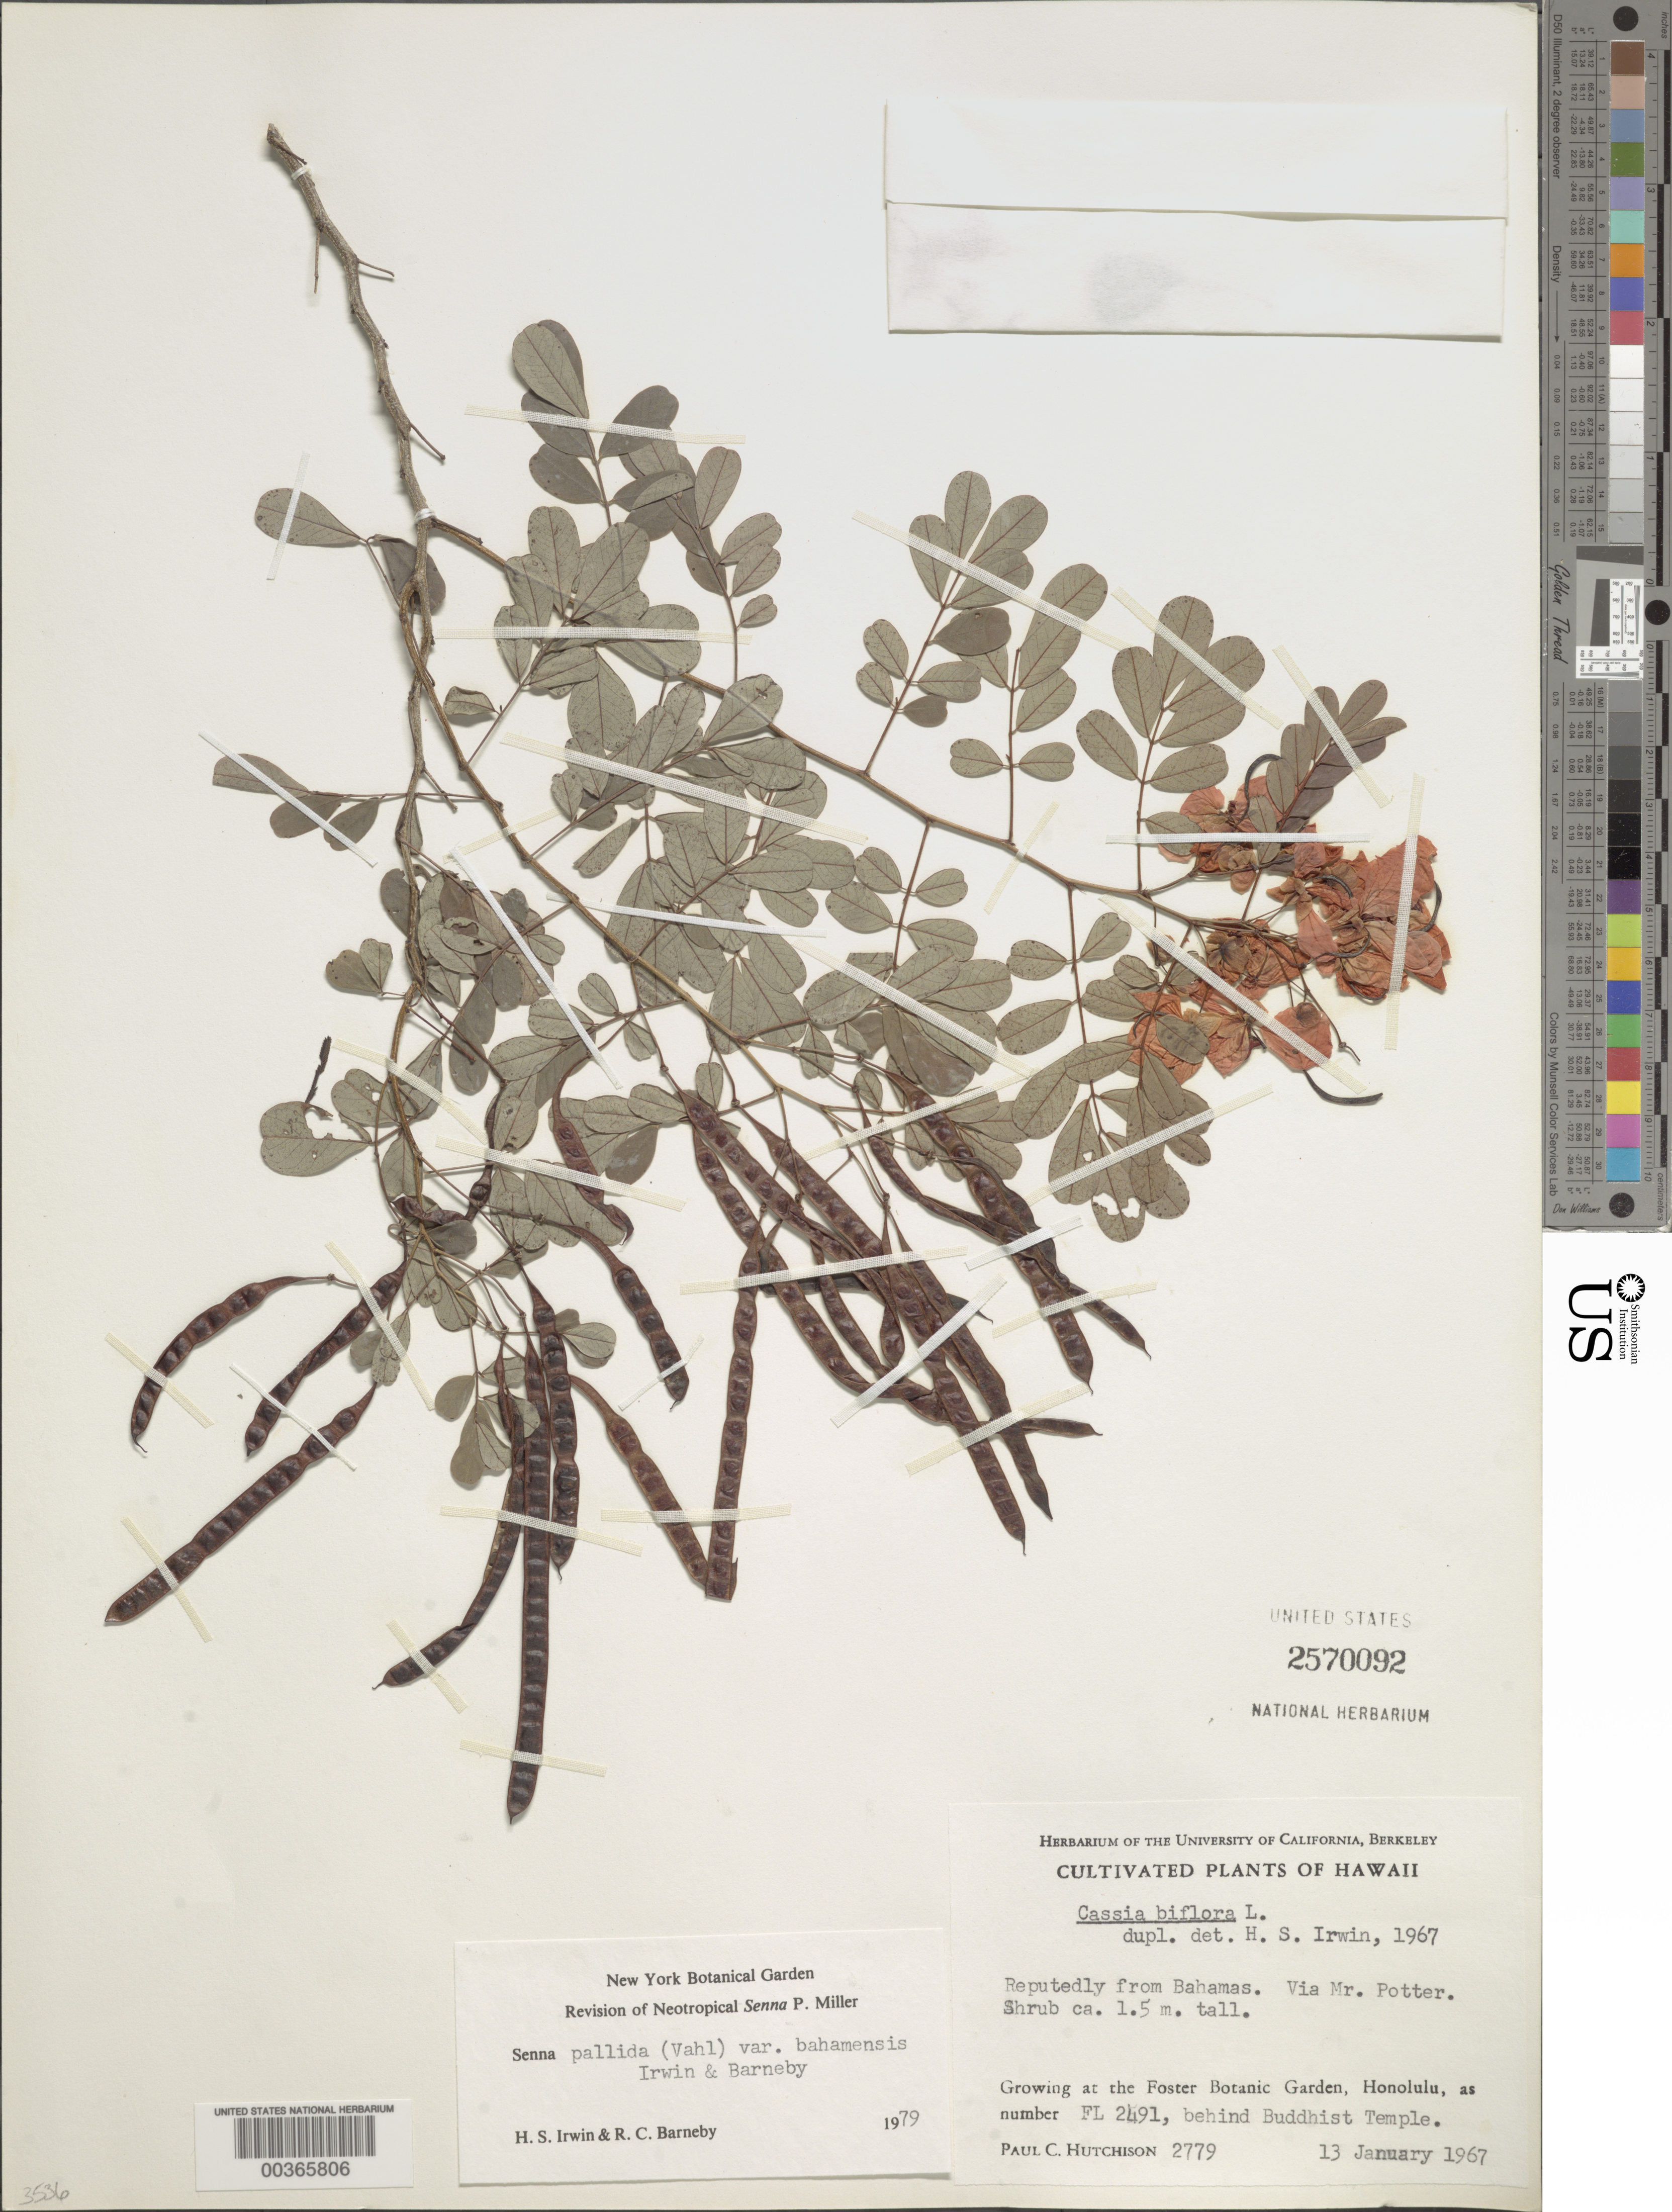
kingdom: Plantae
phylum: Tracheophyta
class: Magnoliopsida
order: Fabales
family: Fabaceae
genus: Senna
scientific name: Senna pallida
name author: (Vahl) H.S. Irwin & Barneby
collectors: P. C. Hutchison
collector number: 2779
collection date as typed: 13 Jan 1967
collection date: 1967-01-13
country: United States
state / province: Hawaii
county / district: Honolulu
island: Oahu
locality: Foster botanic garden, honolulu, behind buddhist temple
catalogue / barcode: US 2570092